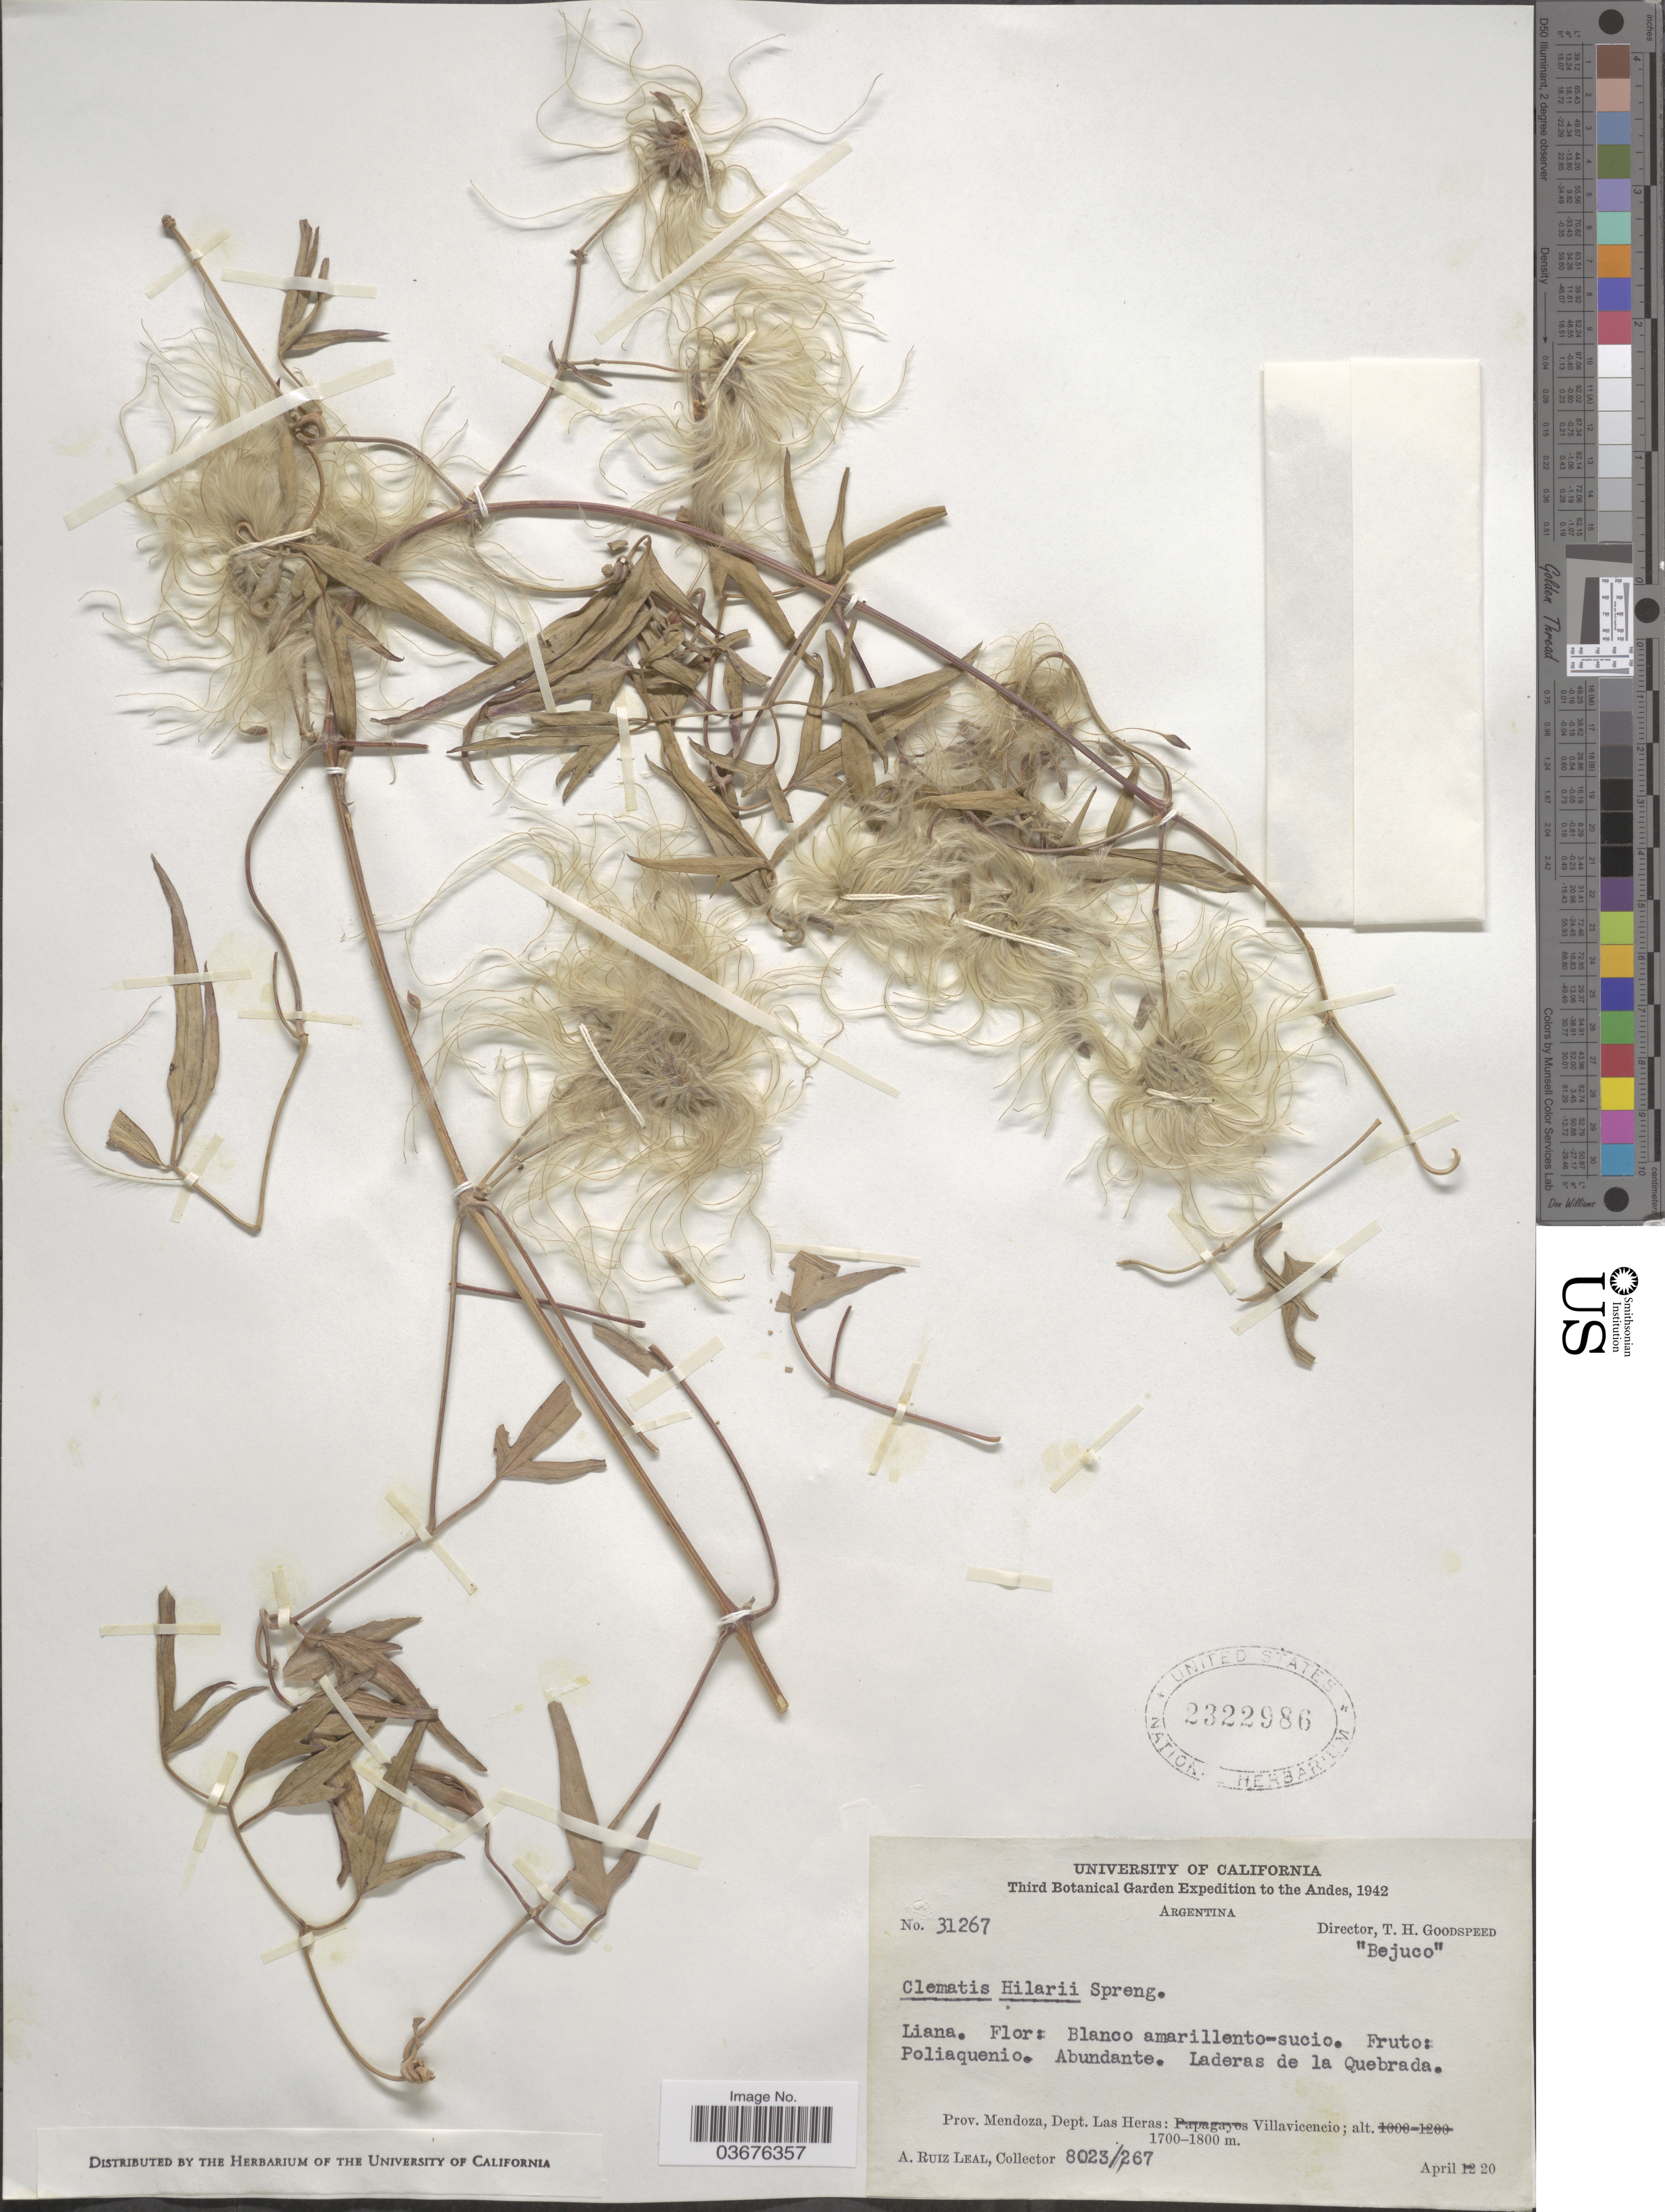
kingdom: Plantae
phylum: Tracheophyta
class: Magnoliopsida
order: Ranunculales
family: Ranunculaceae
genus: Clematis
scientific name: Clematis campestris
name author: A. St.-Hil.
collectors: A. R. Leal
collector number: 31267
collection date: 1942-04-20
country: Argentina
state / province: Mendoza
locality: Andes. Laderas de la Quebrada. Dept. Las Heras: Villavicencio.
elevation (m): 1700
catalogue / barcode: US 2322986